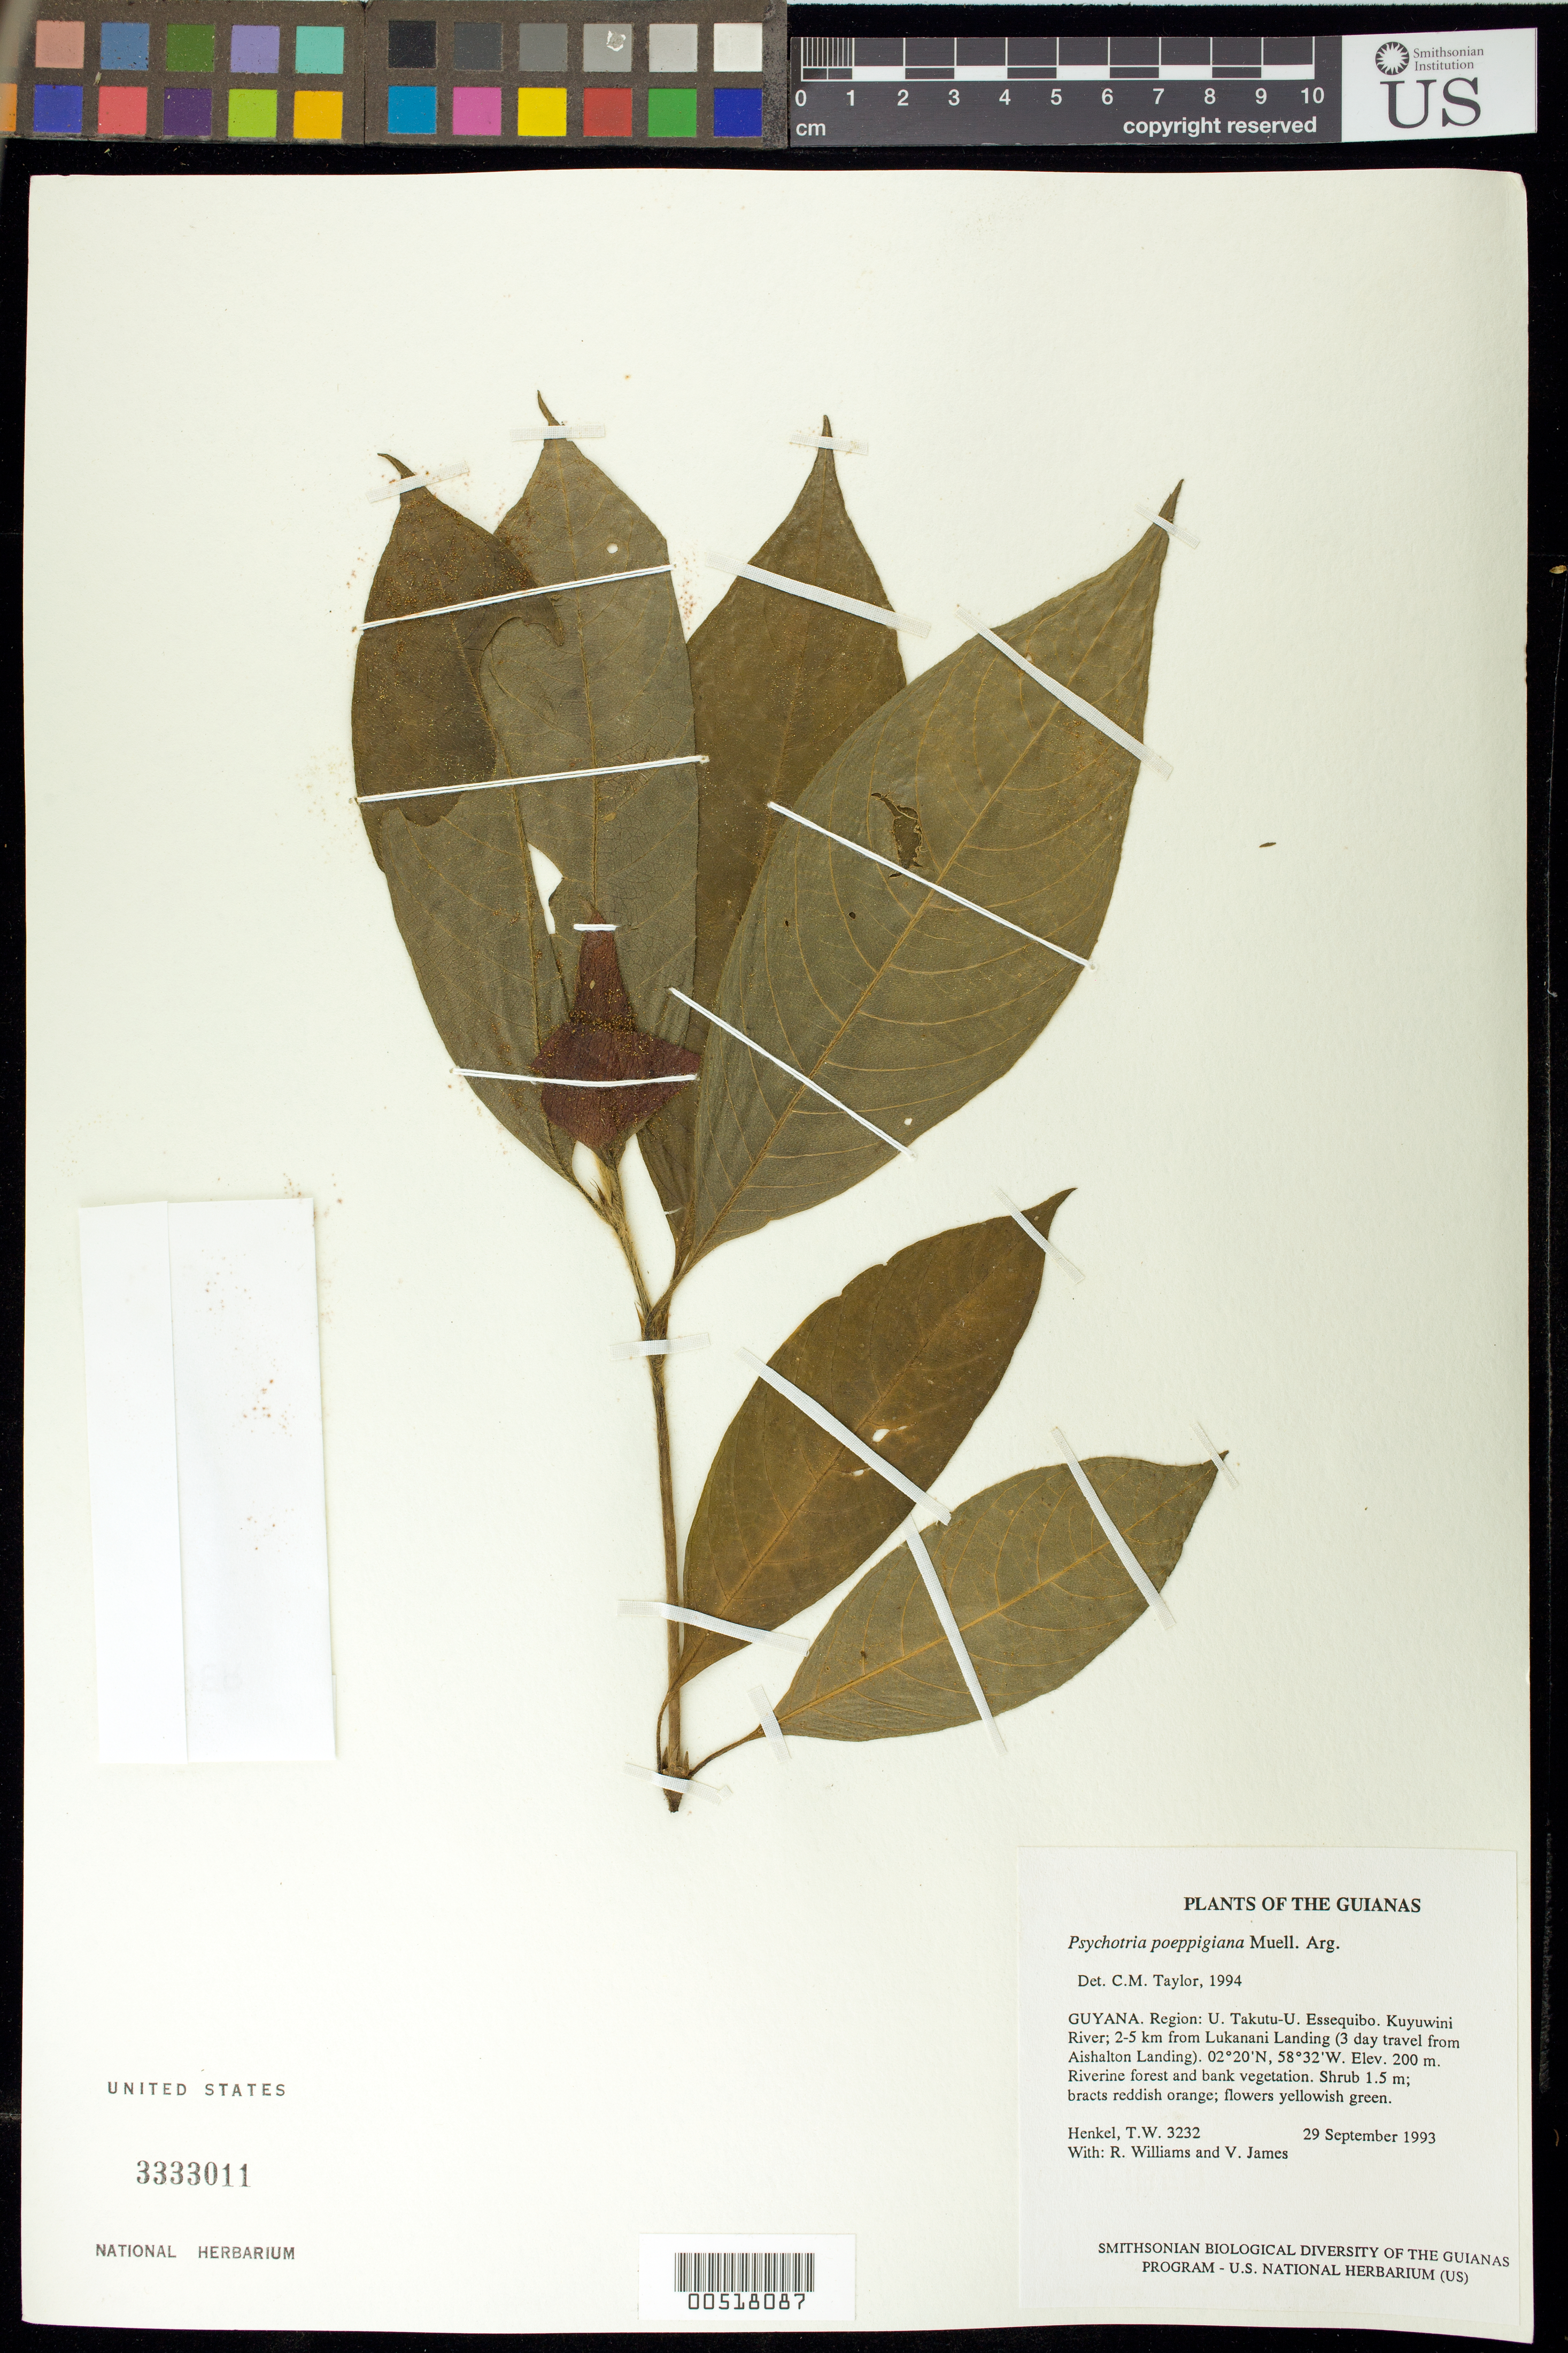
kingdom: Plantae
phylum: Tracheophyta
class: Magnoliopsida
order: Gentianales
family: Rubiaceae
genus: Palicourea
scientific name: Palicourea tomentosa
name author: (Aubl.) Borhidi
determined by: Kirkbride, J. H., Jr.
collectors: T. Henkel, R. Williams & V. James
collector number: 3232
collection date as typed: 29 September 1993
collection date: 1993-09-29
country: Guyana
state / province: U. Takutu-U. Essequibo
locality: Kuyuwini River; 2-5 km from Lukanani Landing (3 day travel from Aishalton Landing)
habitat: Riverine forest and bank vegetation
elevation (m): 200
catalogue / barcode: US 3333011